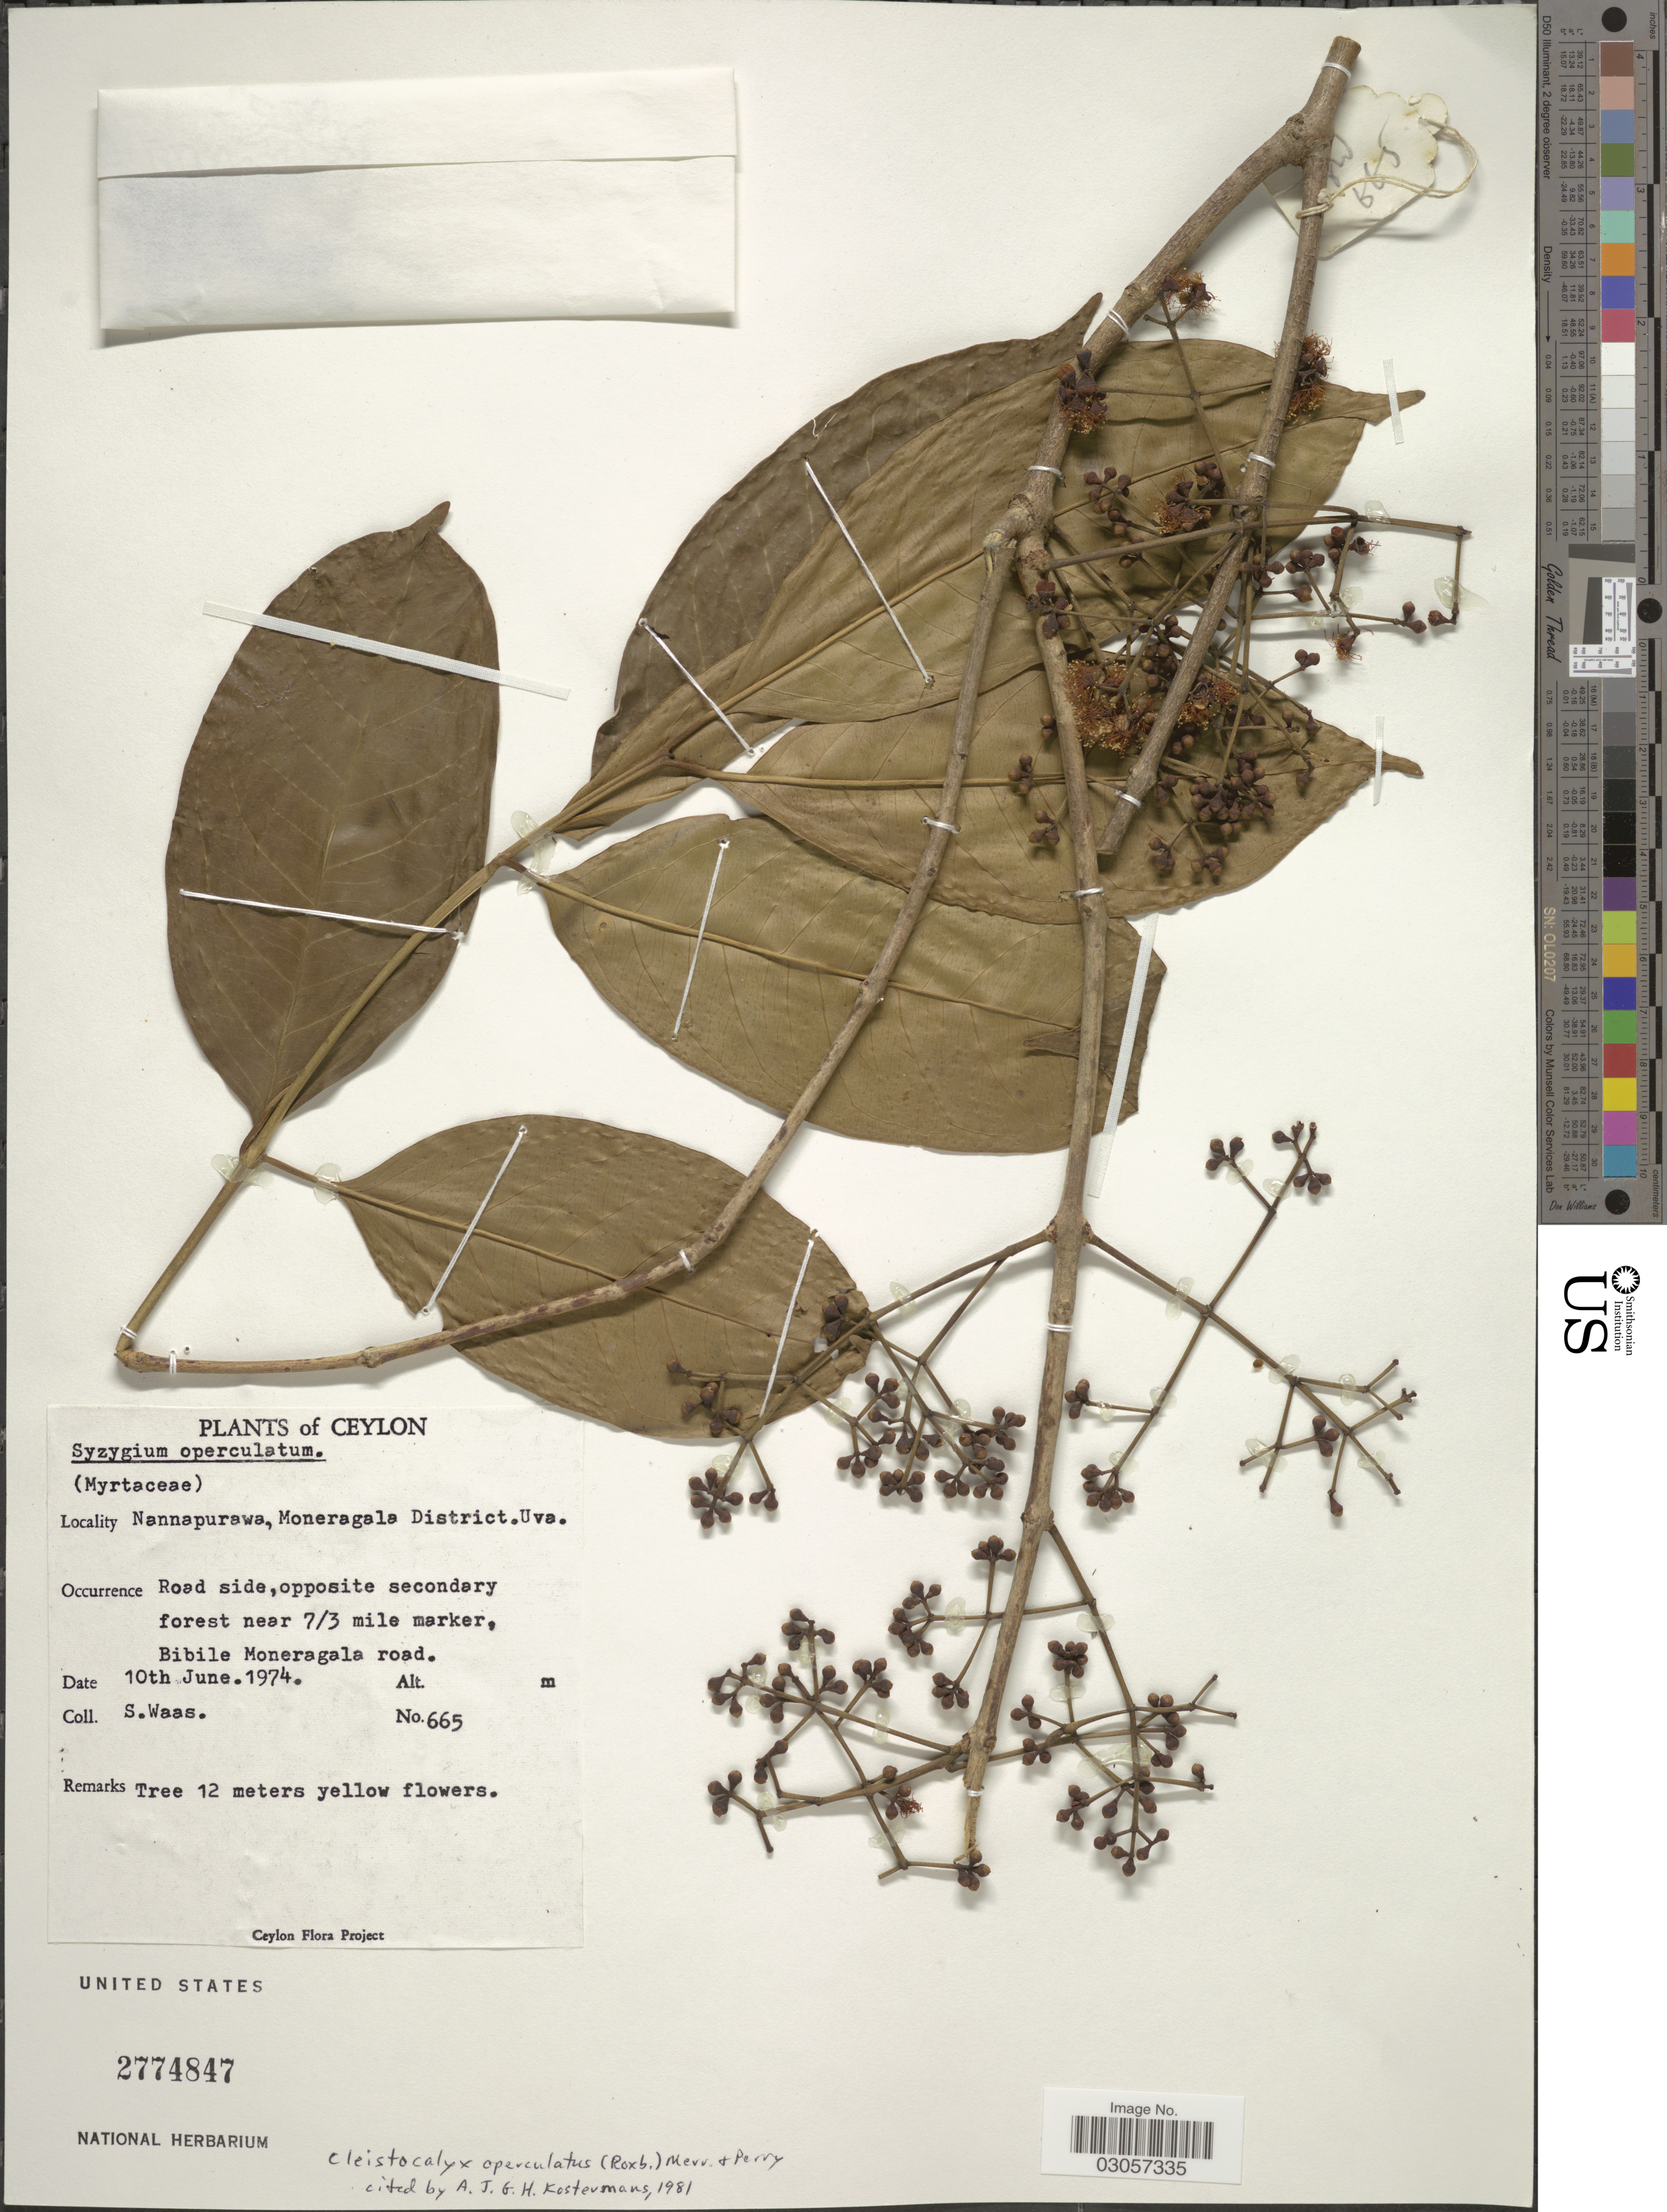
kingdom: Plantae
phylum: Tracheophyta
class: Magnoliopsida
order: Myrtales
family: Myrtaceae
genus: Syzygium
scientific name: Syzygium nervosum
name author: DC.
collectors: S. Waas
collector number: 665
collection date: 1974-06-10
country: Sri Lanka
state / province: Uva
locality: Ceylon, Nannapurawa, Moneragala District District, Uva, Road side, opposite secondary forest near 7/3 mile marker, Bibile Moneragala road.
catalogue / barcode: US 2774847